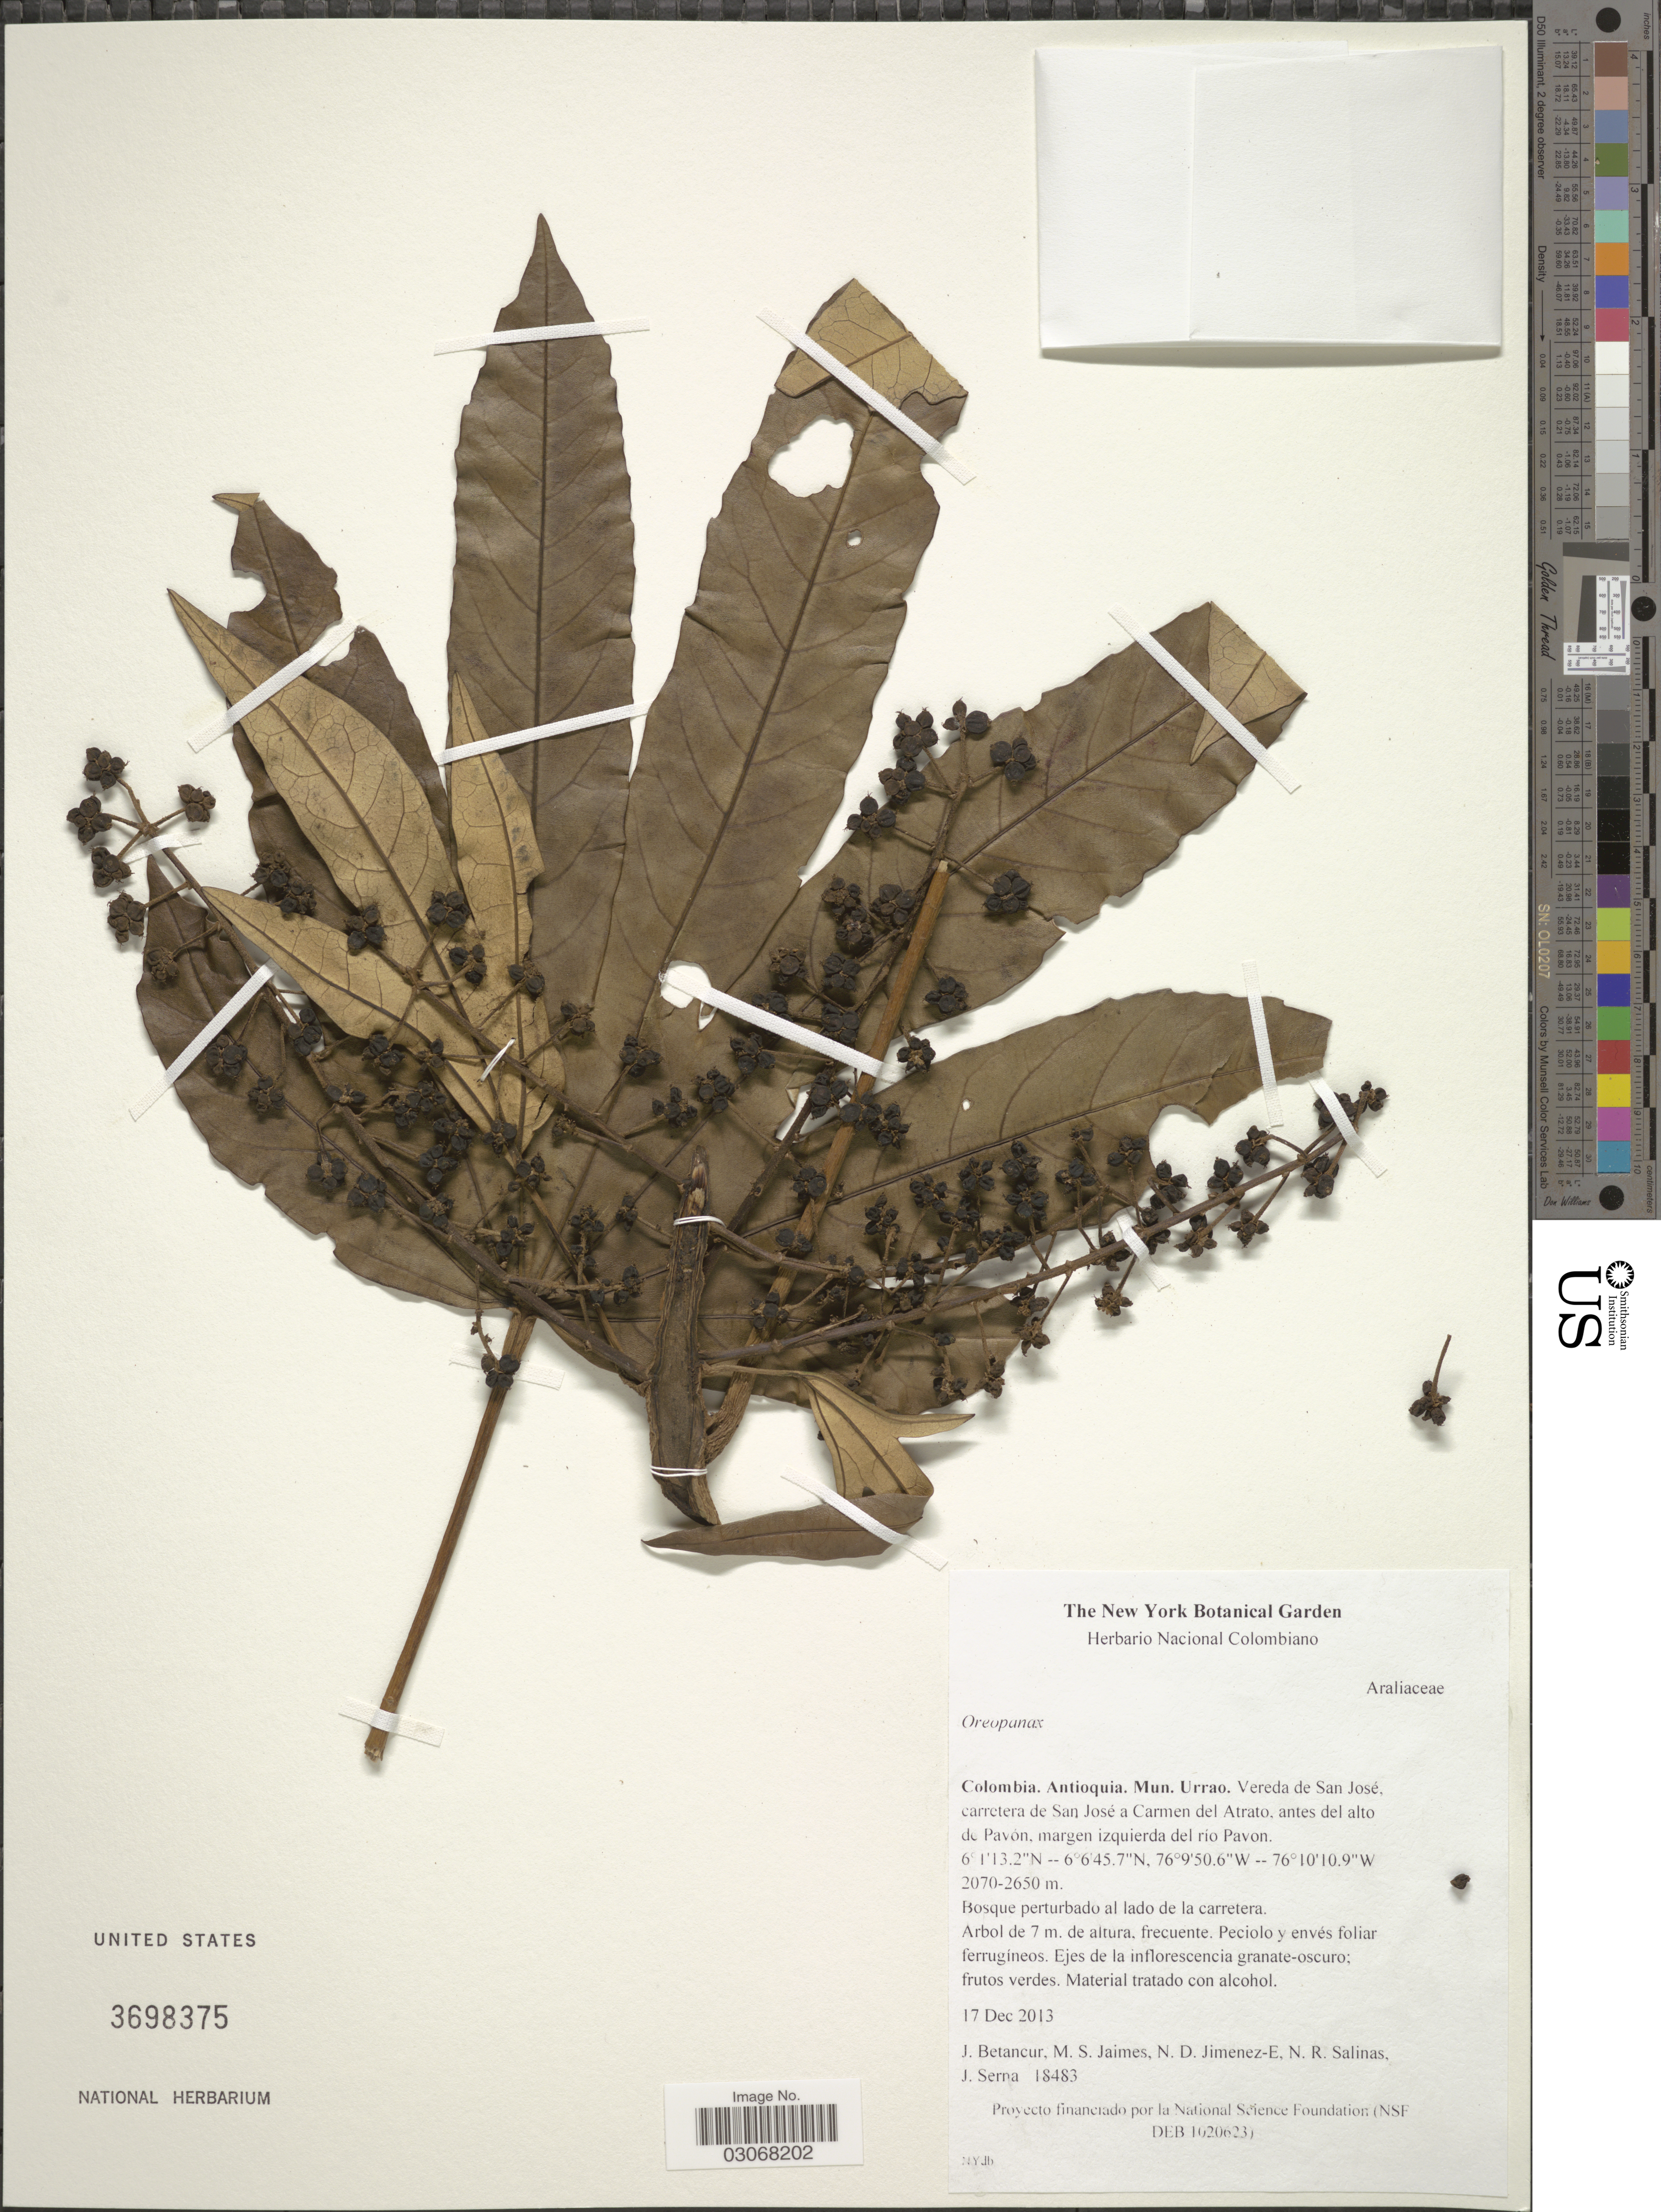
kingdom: Plantae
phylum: Tracheophyta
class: Magnoliopsida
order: Apiales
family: Araliaceae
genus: Oreopanax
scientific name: Oreopanax sp.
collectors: J. Betancur, M. Jaimes, N. Jimenez-E., Salinas, R. & J. Serna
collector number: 18483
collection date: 2013-12-17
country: Colombia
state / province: Antioquia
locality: Antioquia. Mun. Urrao. Vereda de San José, carretera de San José a Carmen del Atrato, antes del alto de Pavón, margen izquierda del rio Pavon.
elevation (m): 2070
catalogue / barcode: US 3698375